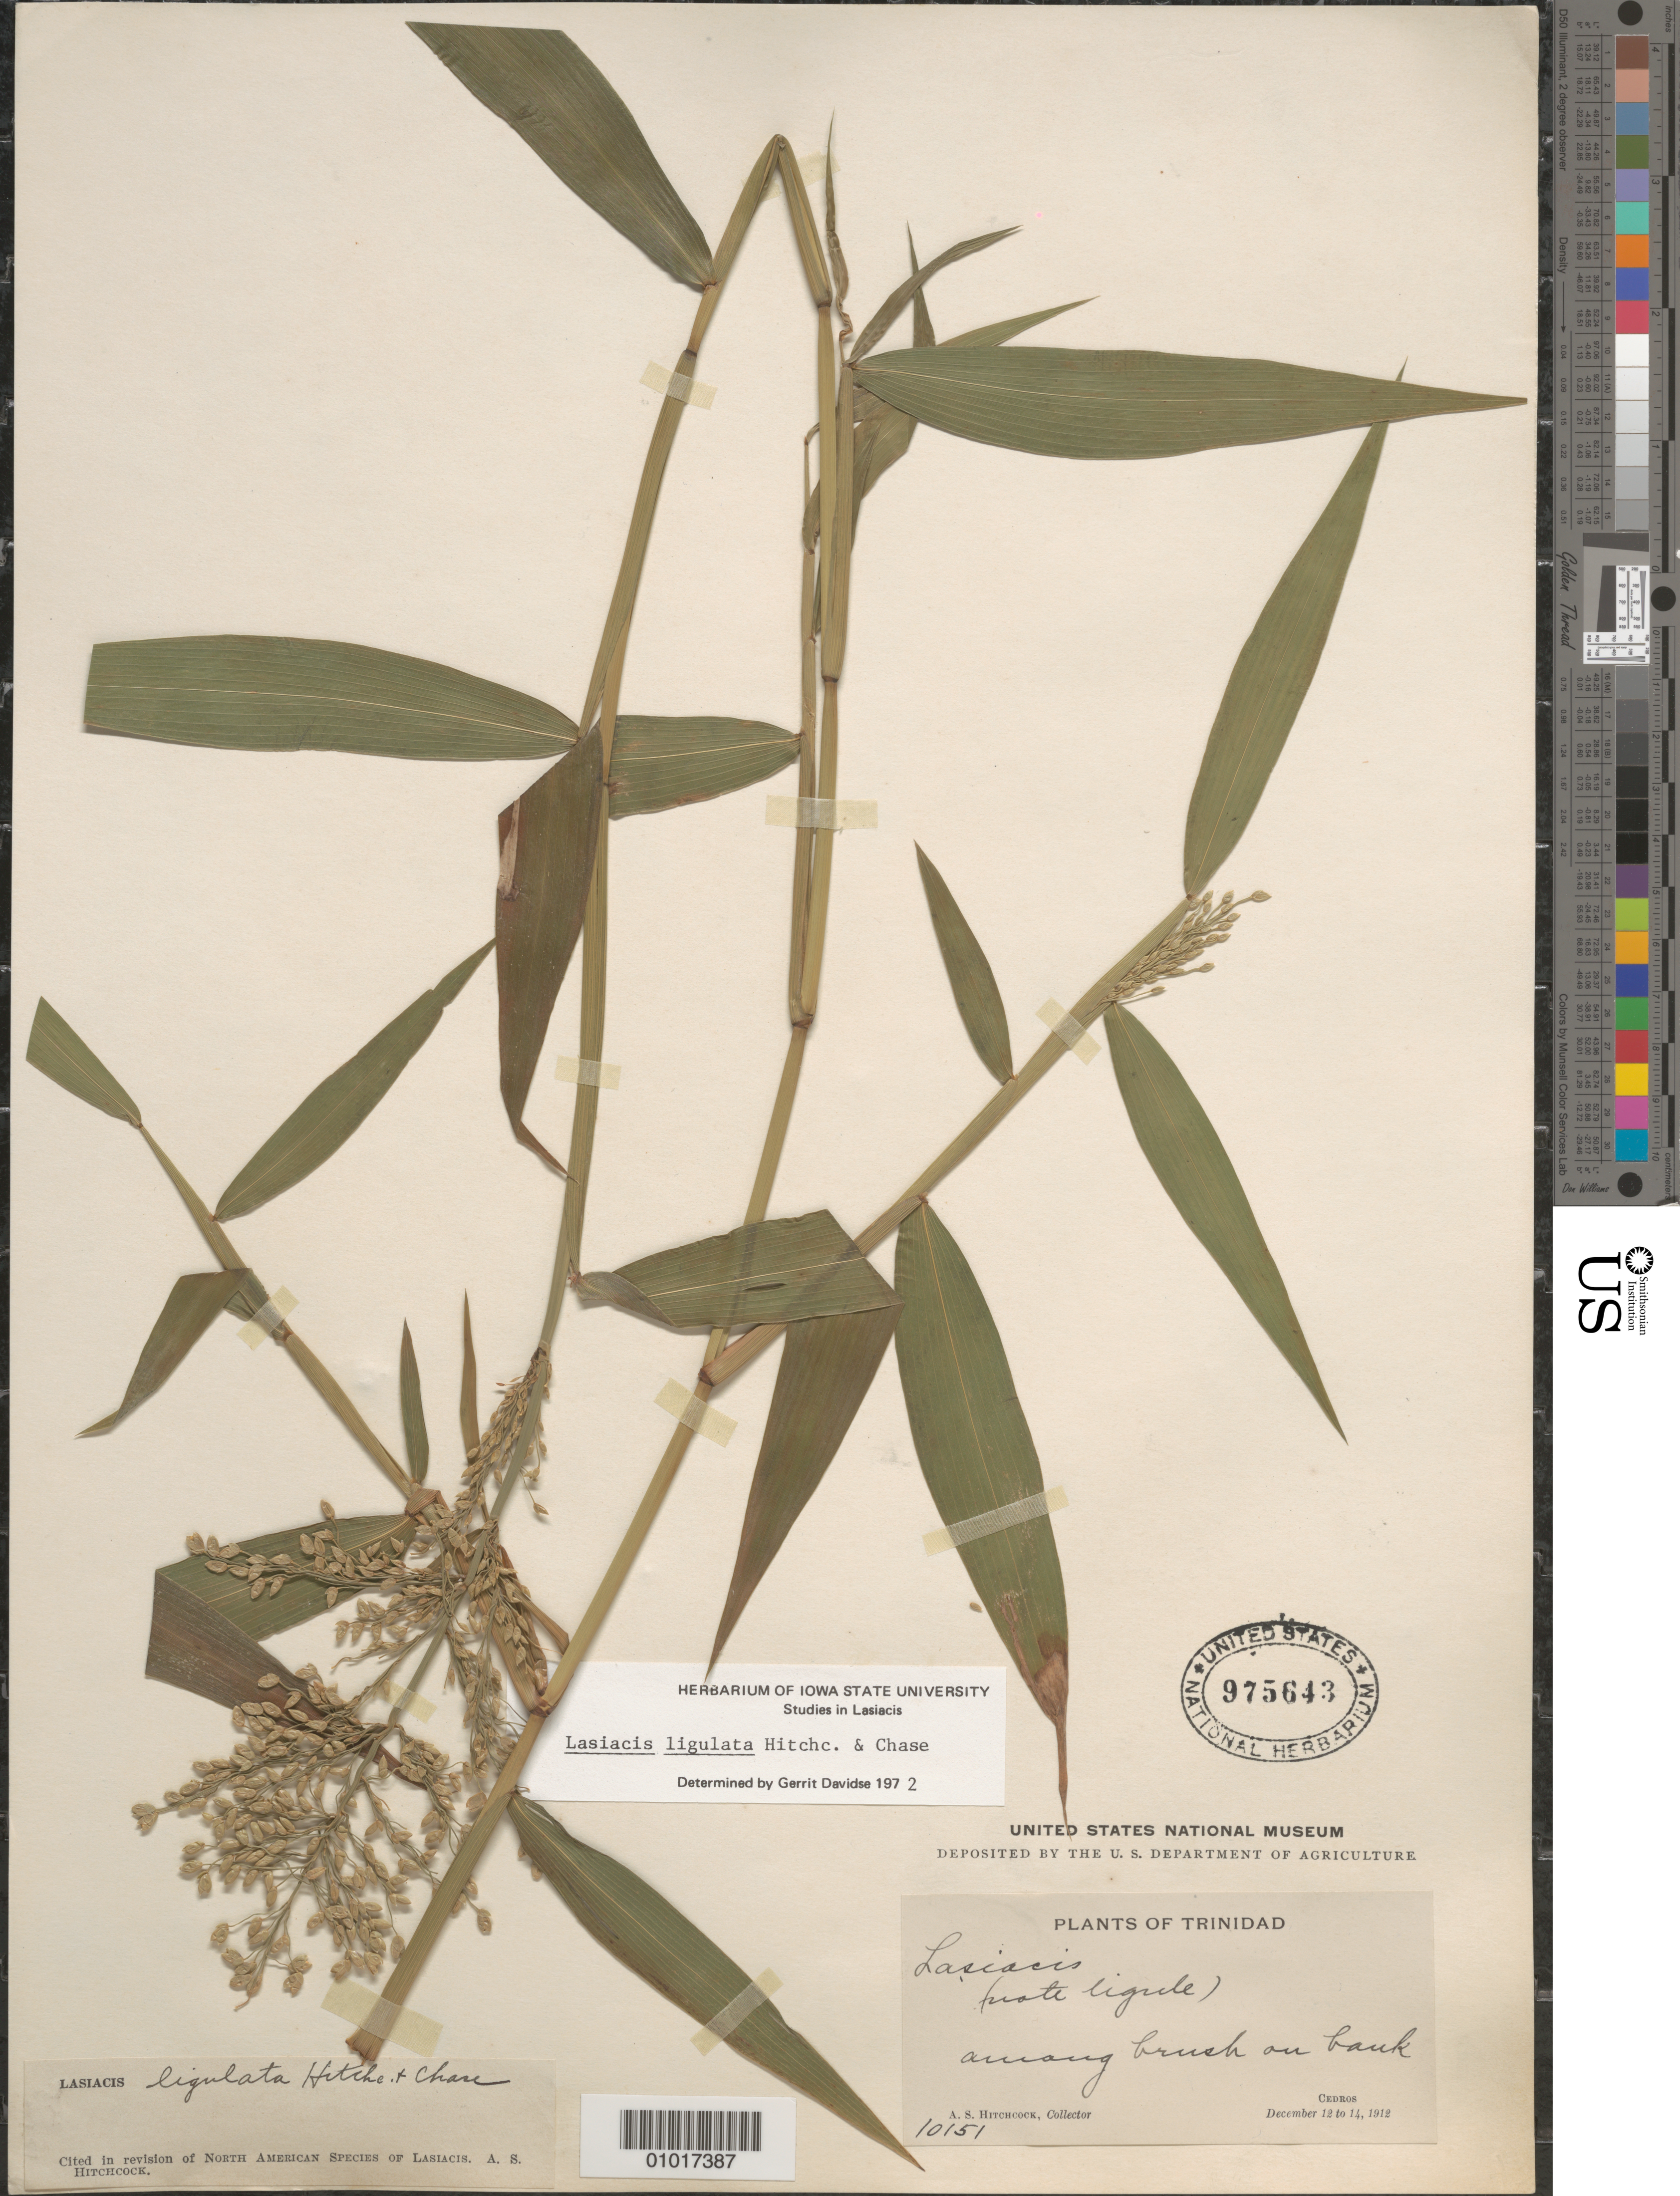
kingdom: Plantae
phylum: Tracheophyta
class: Liliopsida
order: Poales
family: Poaceae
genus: Lasiacis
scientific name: Lasiacis ligulata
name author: Hitchc. & Chase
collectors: A. S. Hitchcock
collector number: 10151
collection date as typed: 12 Dec 1912 to 14 Dec 1912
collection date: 1912-12-12/1912-12-14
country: Trinidad and Tobago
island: Trinidad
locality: Cedros, among brush on bank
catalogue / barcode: US 975643